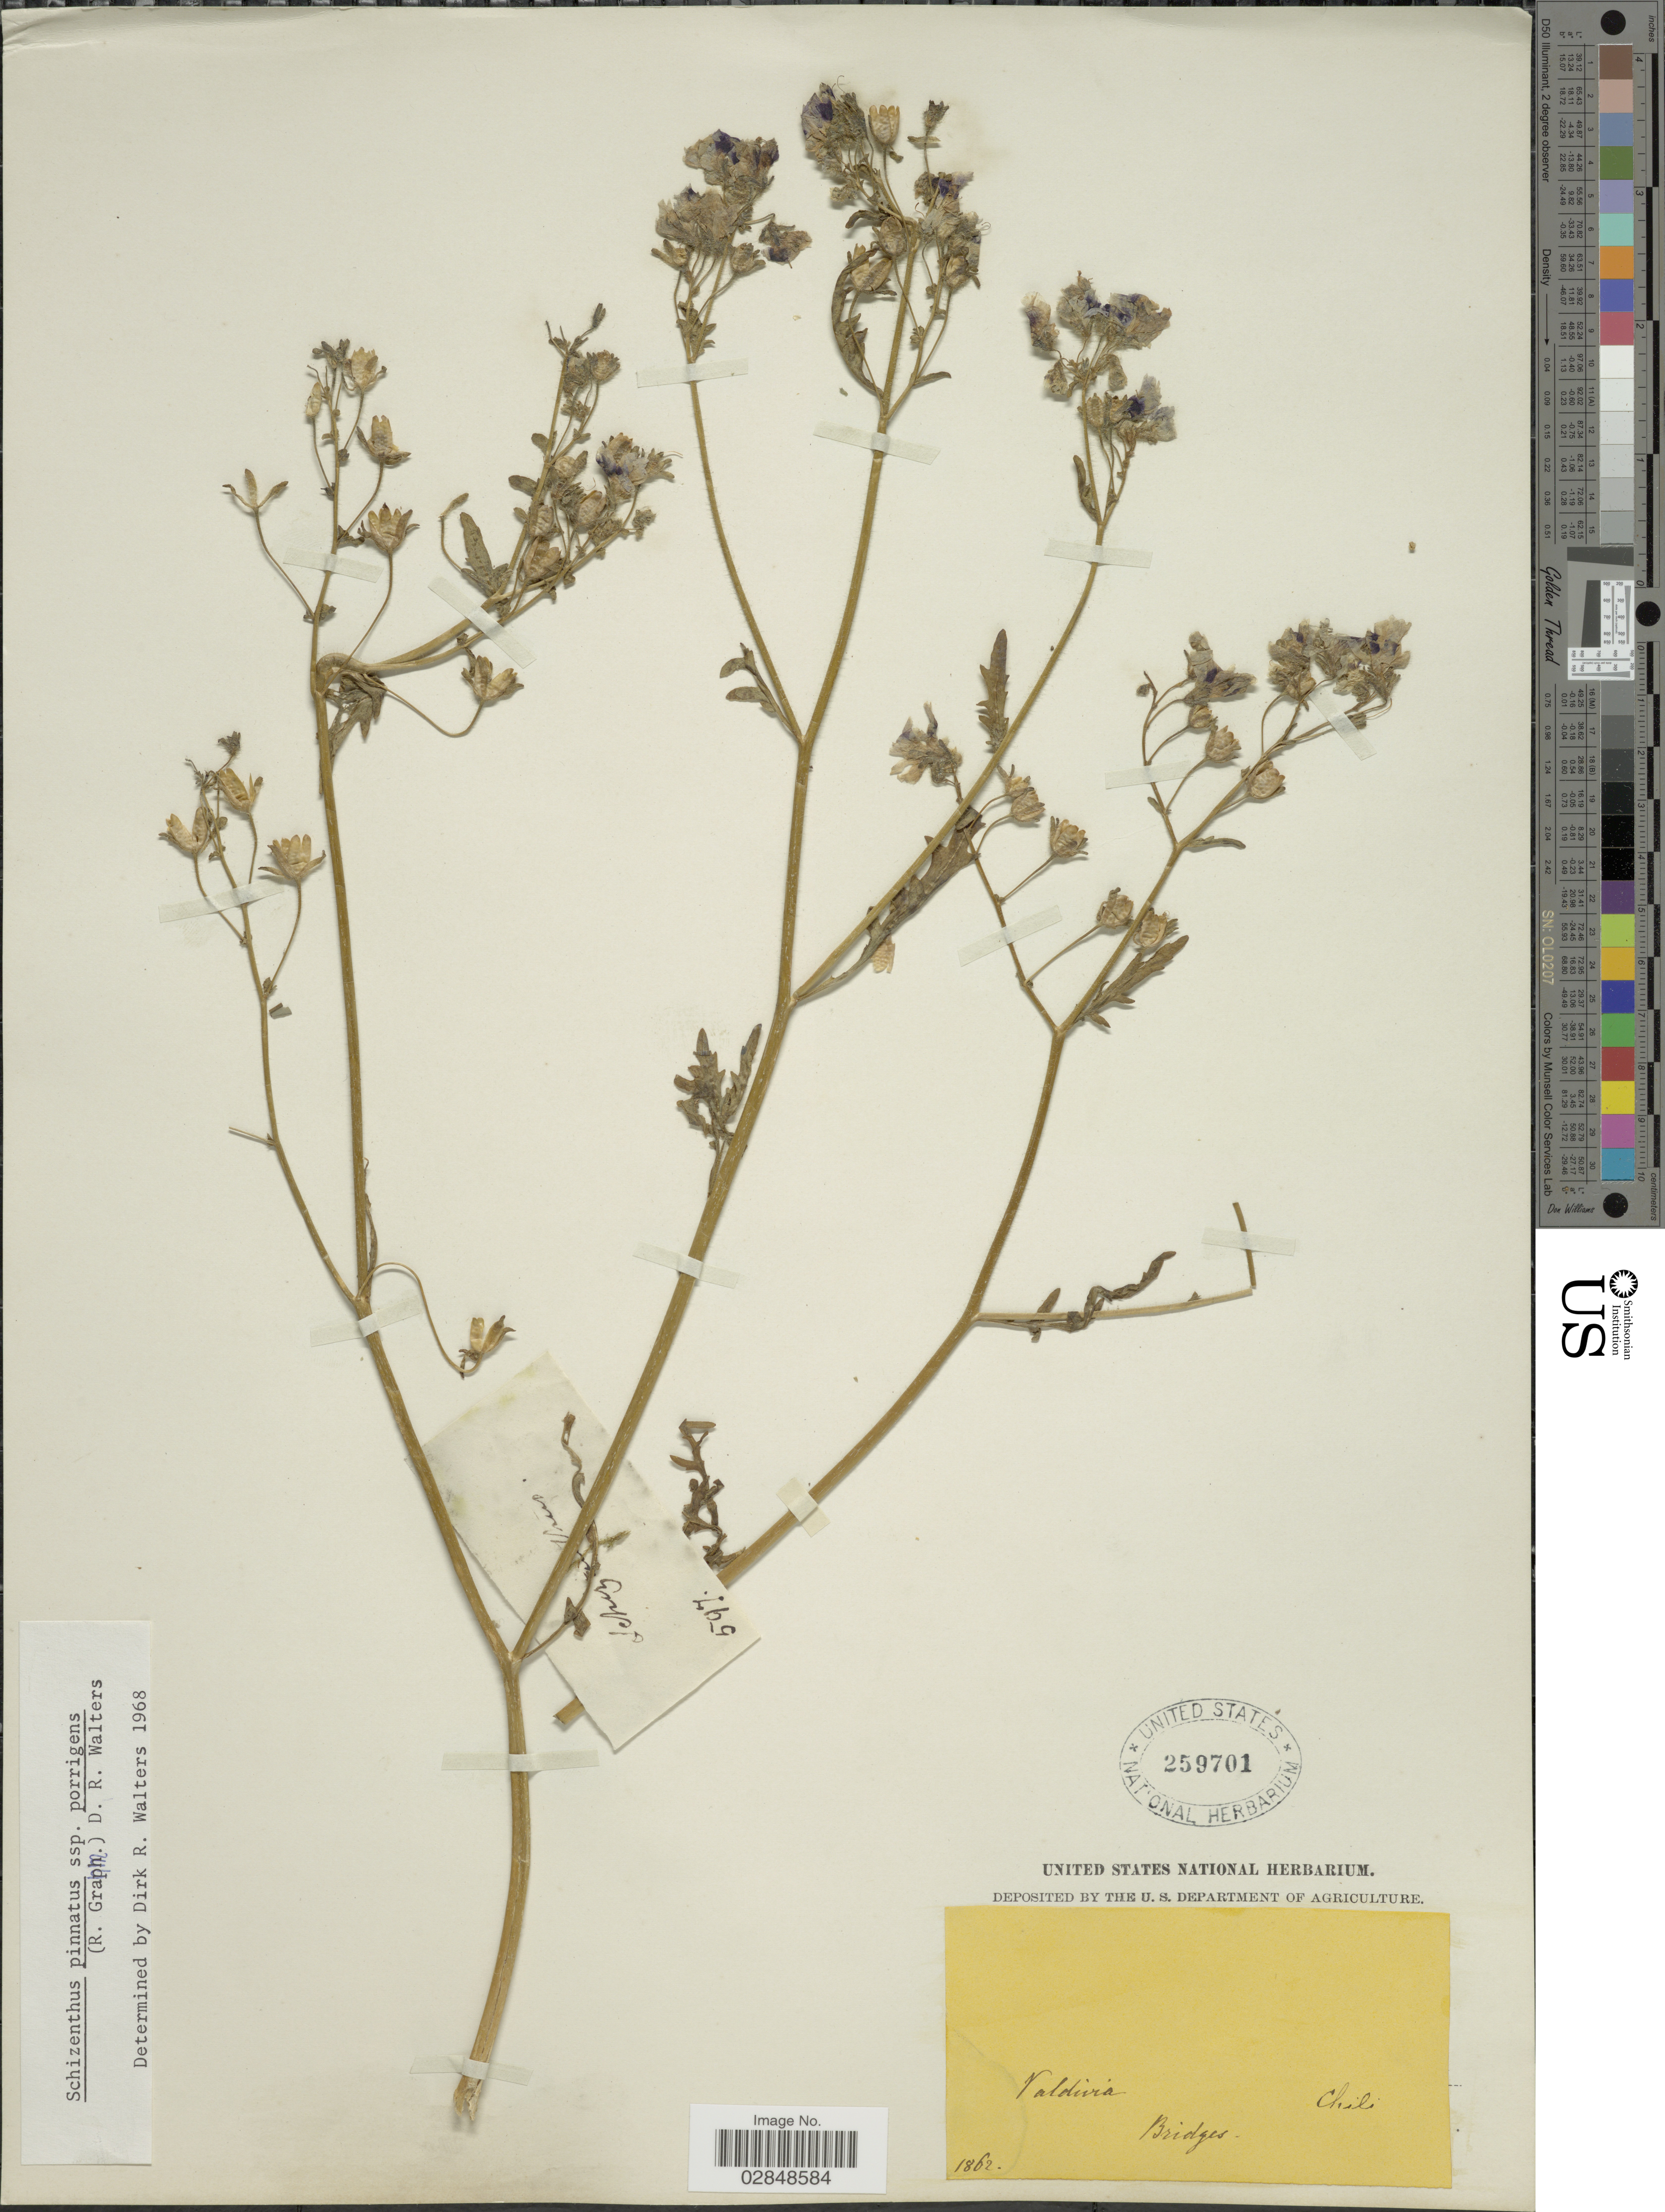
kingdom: Plantae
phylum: Tracheophyta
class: Magnoliopsida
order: Solanales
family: Solanaceae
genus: Schizanthus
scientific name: Schizanthus porrigens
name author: Graham ex Hook.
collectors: Bridges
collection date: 1862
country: Chile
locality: Valdivia.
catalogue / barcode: US 259701